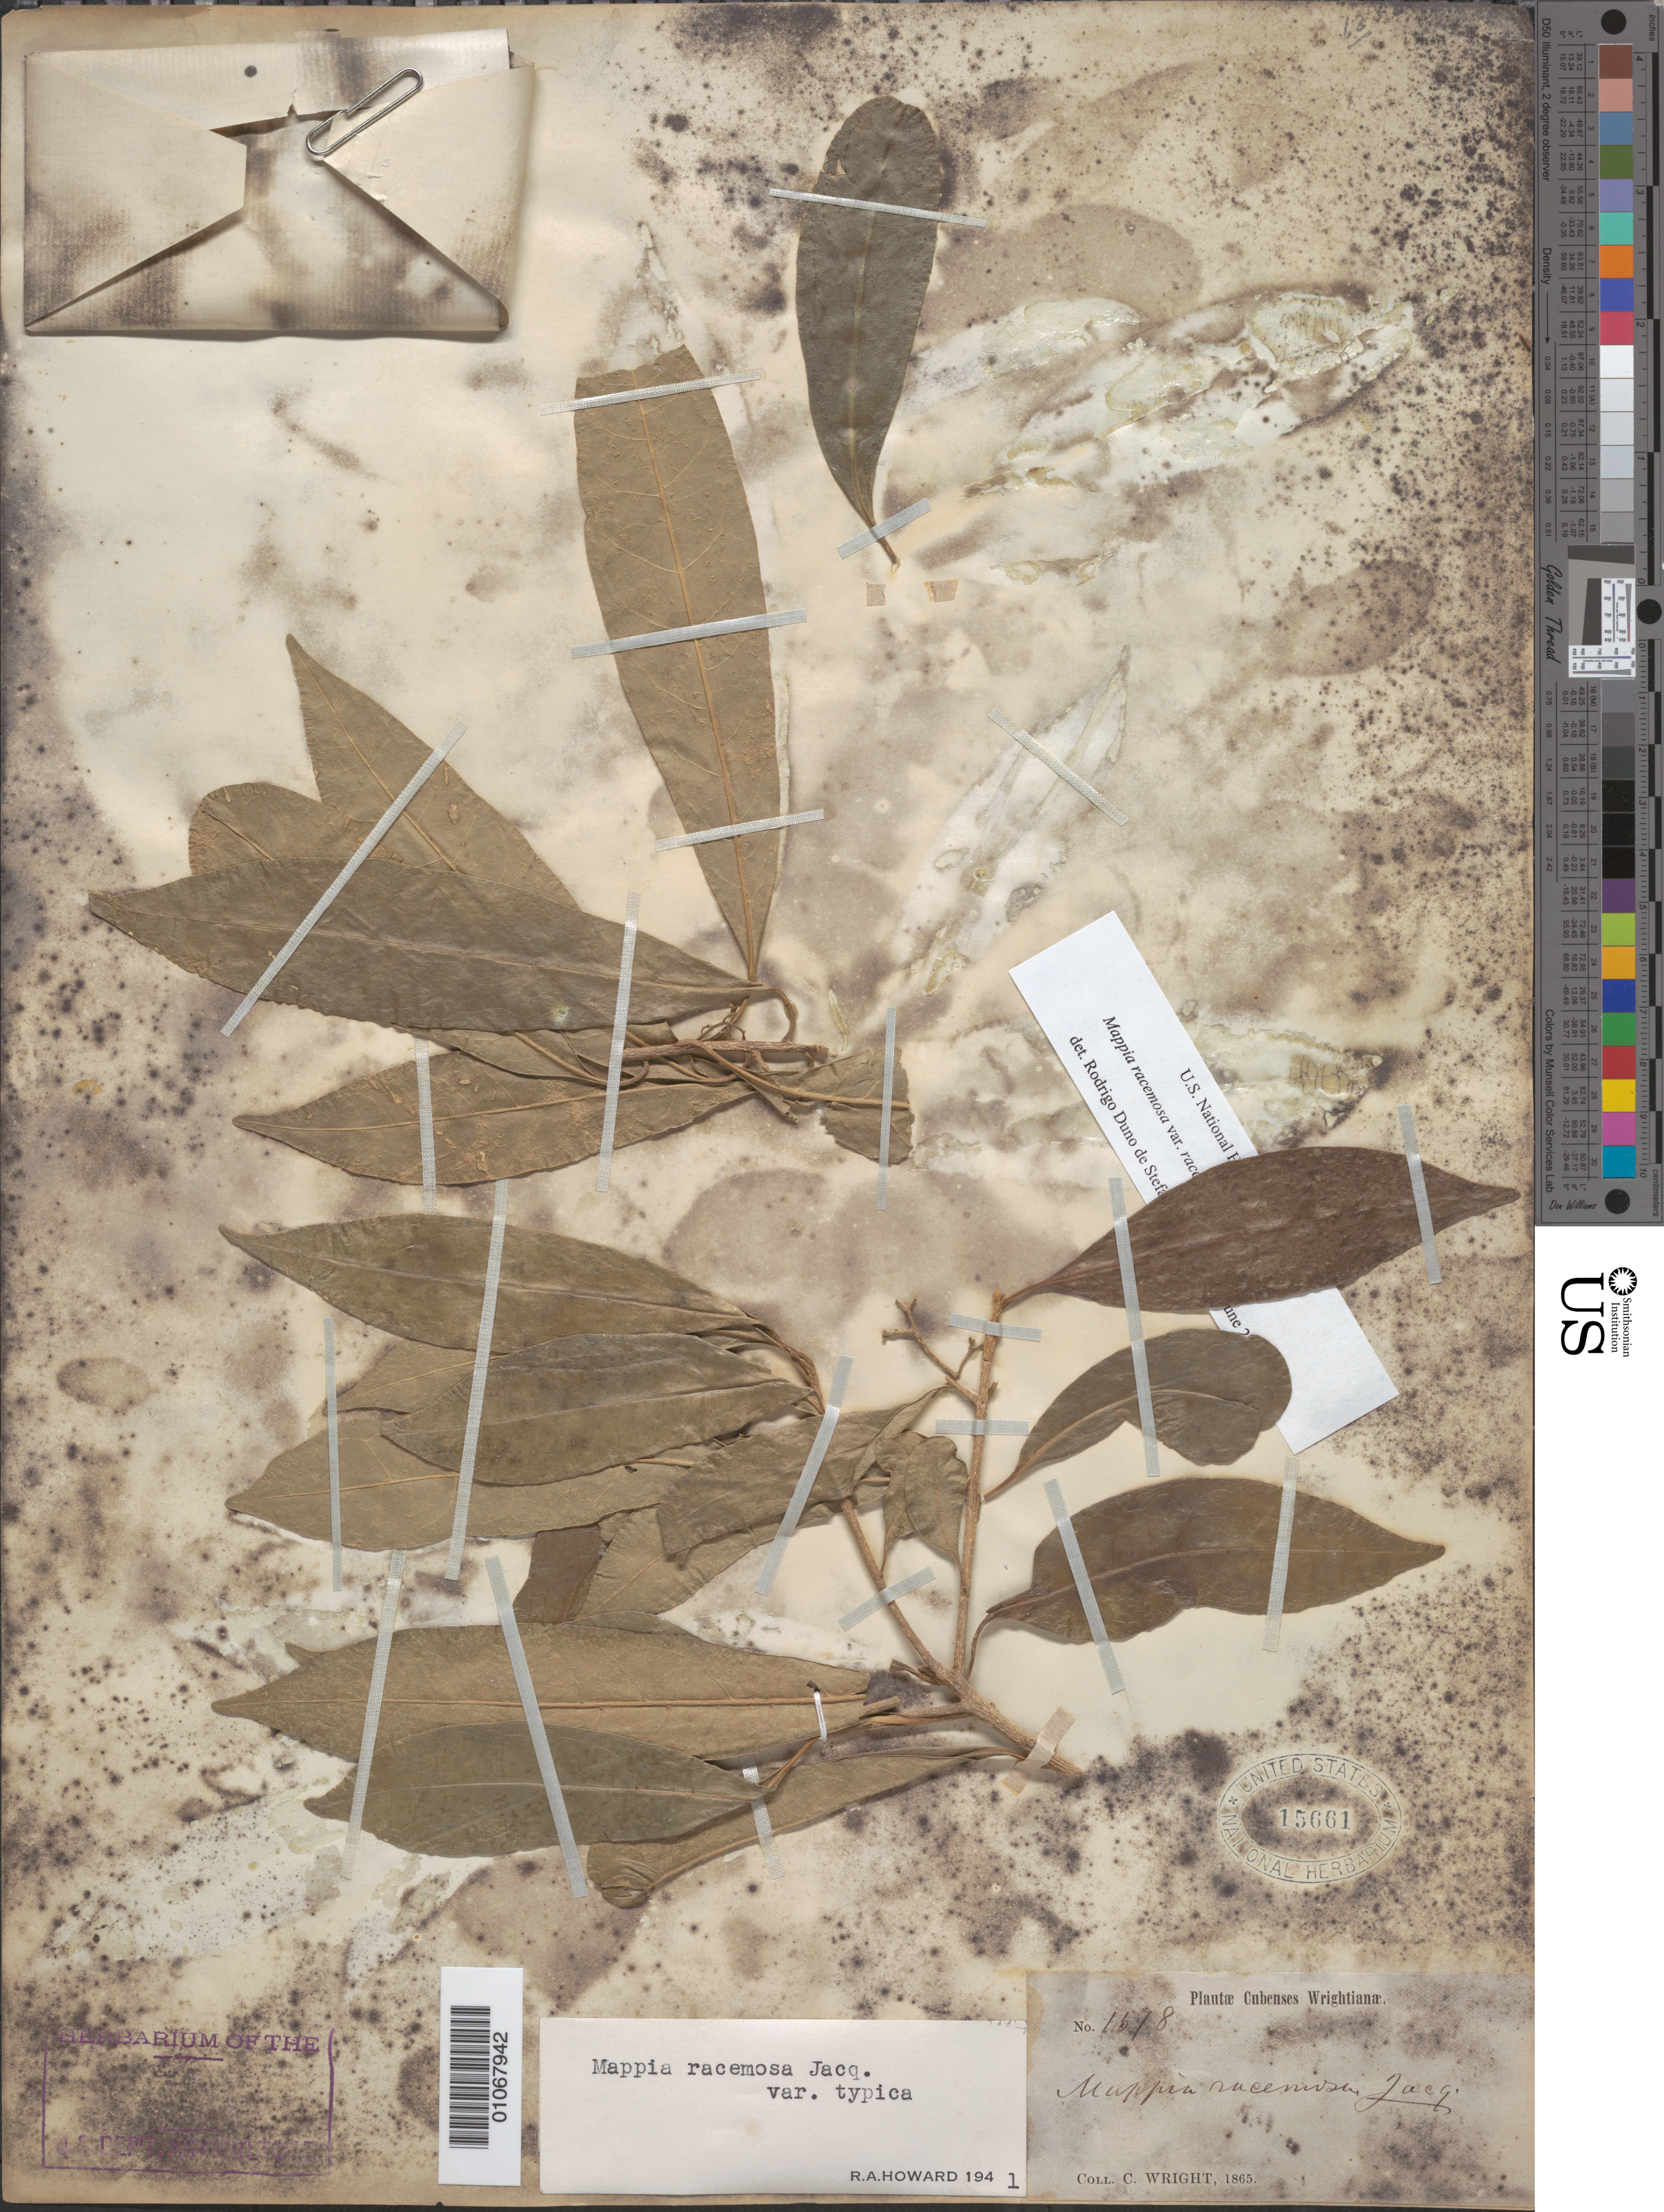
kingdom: Plantae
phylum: Tracheophyta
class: Magnoliopsida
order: Icacinales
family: Icacinaceae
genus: Mappia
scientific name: Mappia racemosa var. racemosa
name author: Jacq.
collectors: C. Wright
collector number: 1678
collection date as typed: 01 Jan 1865 to 31 Dec 1865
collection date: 1865-01-01/1865-12-31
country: Cuba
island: Cuba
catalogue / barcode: US 15661